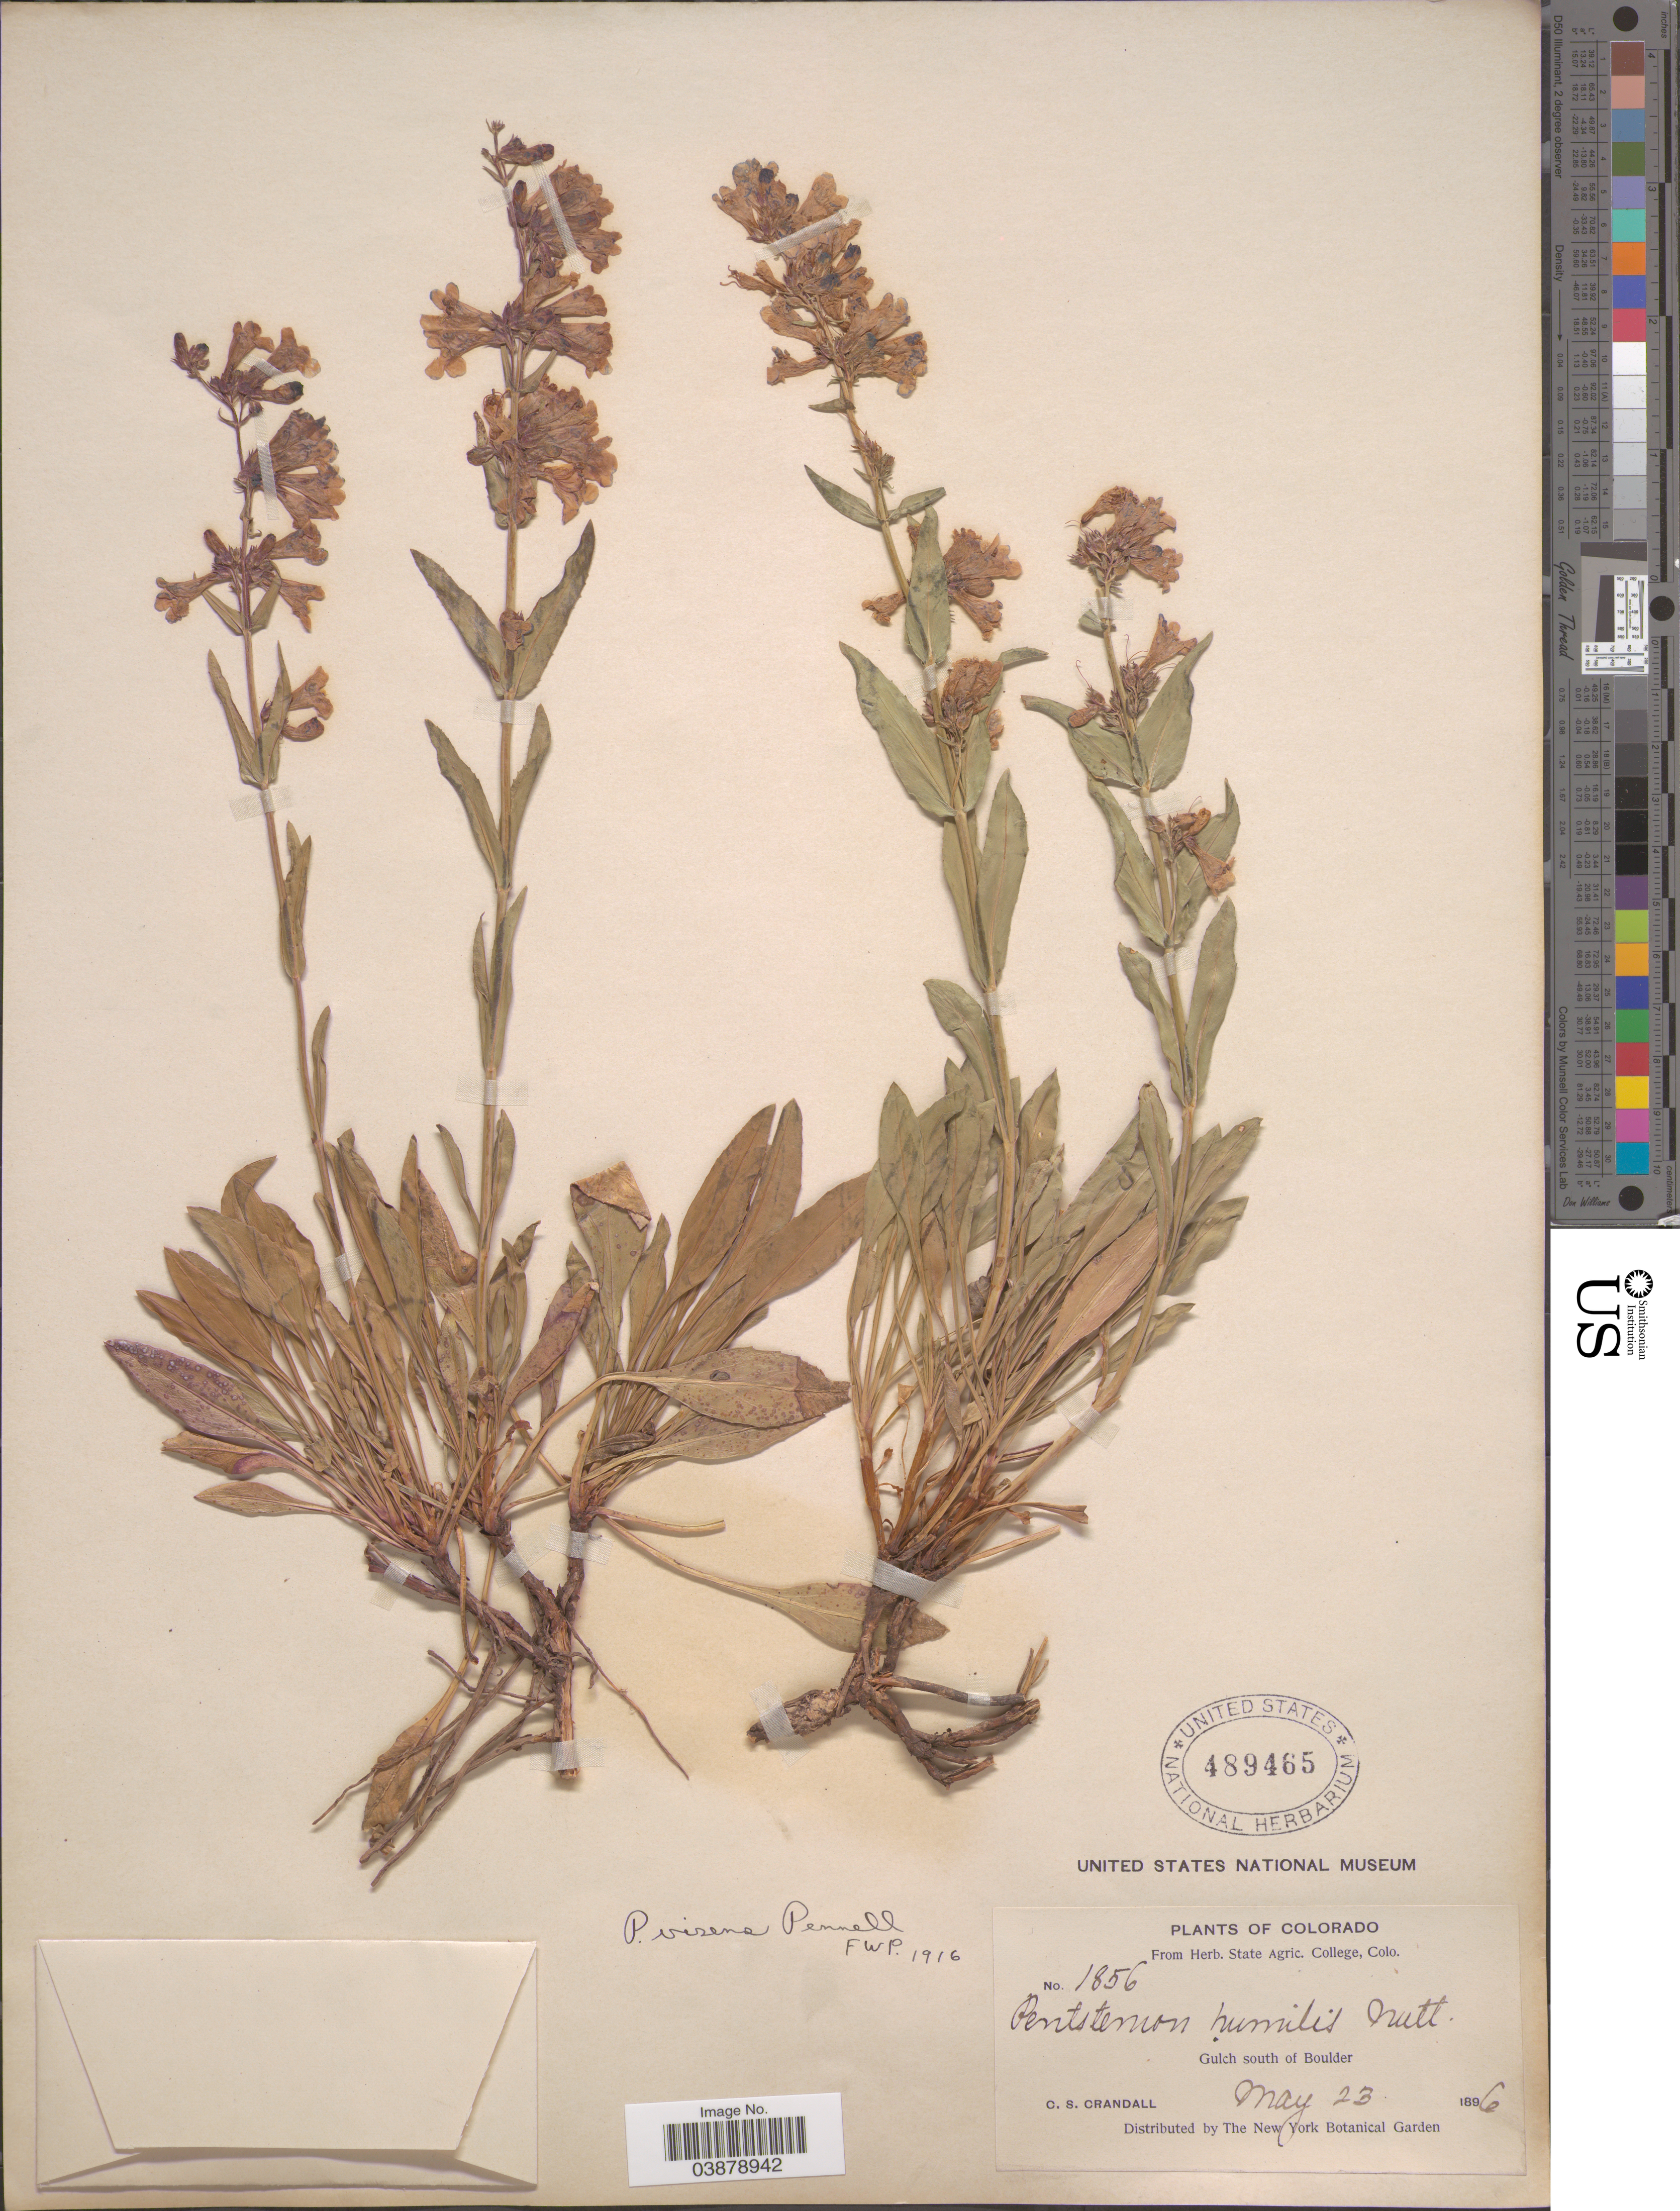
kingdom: Plantae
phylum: Tracheophyta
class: Magnoliopsida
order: Lamiales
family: Plantaginaceae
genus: Penstemon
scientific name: Penstemon virens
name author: Pennell ex Rydb.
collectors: C. Crandall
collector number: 1856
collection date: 1896-05-23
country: United States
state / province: Colorado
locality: Gulch south of Boulder.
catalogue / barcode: US 489465